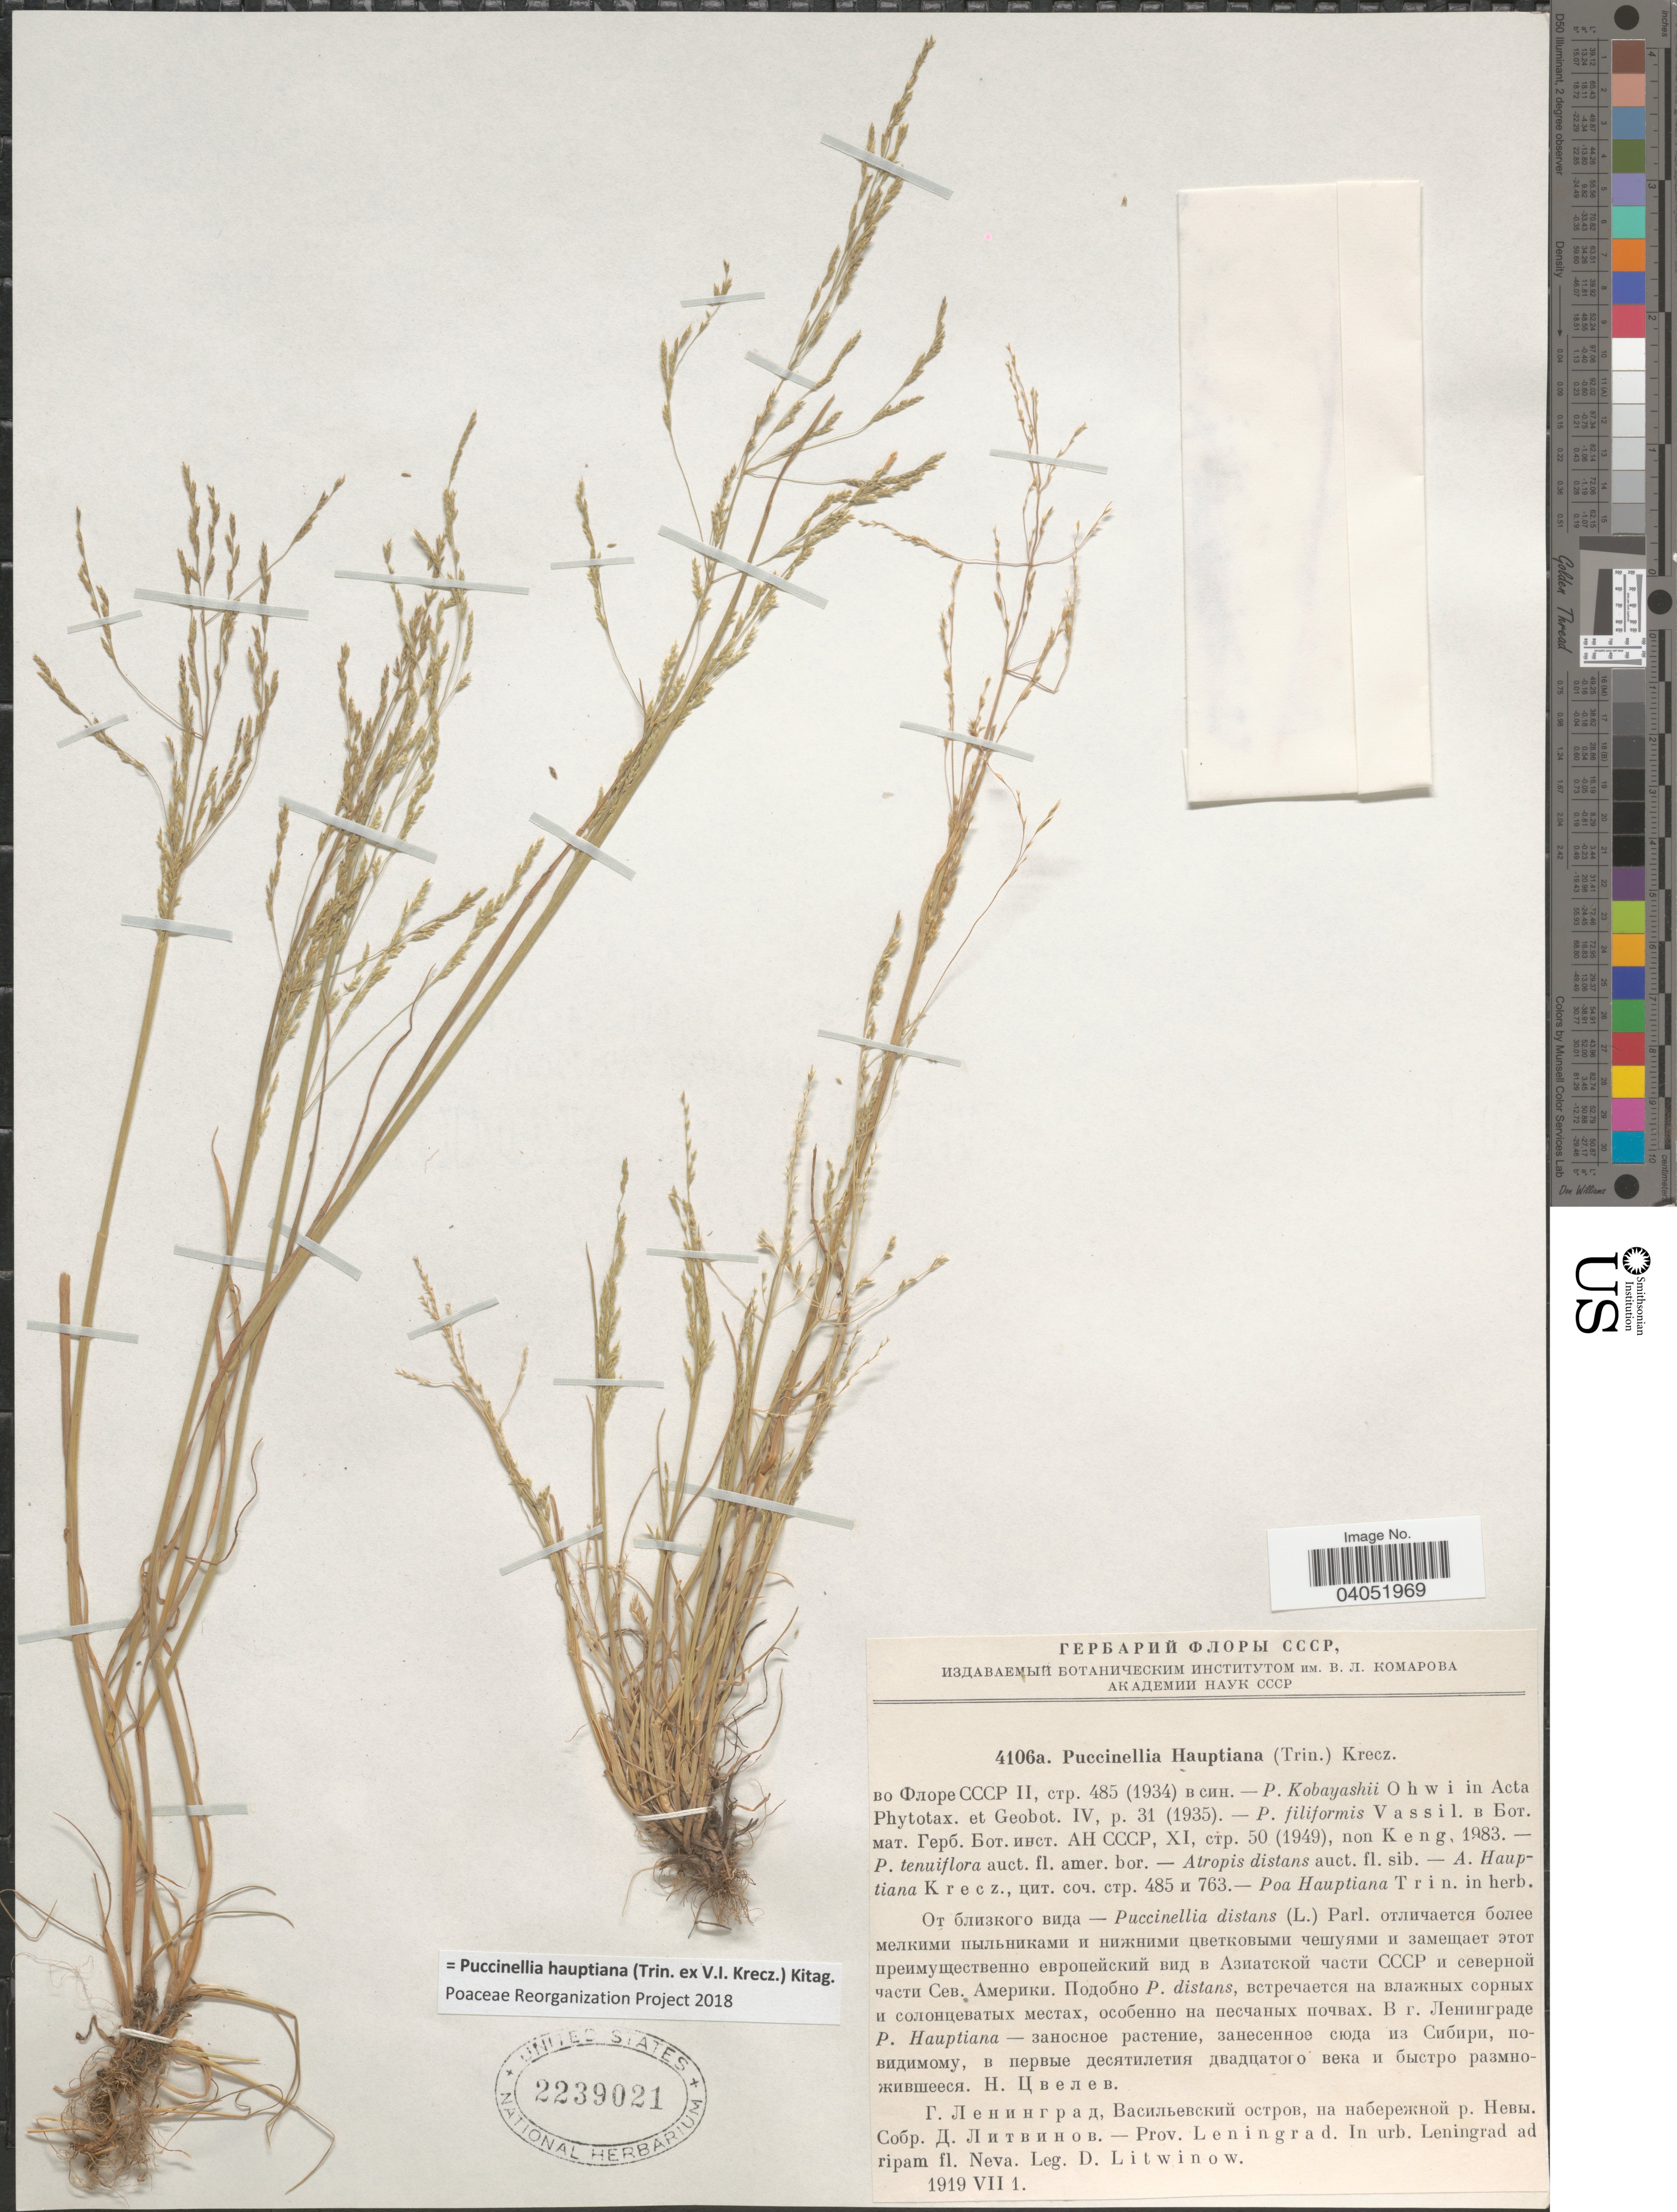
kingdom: Plantae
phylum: Tracheophyta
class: Liliopsida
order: Poales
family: Poaceae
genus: Puccinellia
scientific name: Puccinellia hauptiana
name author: (Trin. ex V.I. Krecz.) Kitag.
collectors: D. Litwinow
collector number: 4106a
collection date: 1919-07-01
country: Russian Federation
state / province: Leningrad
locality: Prov. Leningrad. In urb. Leningrad ad ripam fl. Neva.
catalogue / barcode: US 2239021